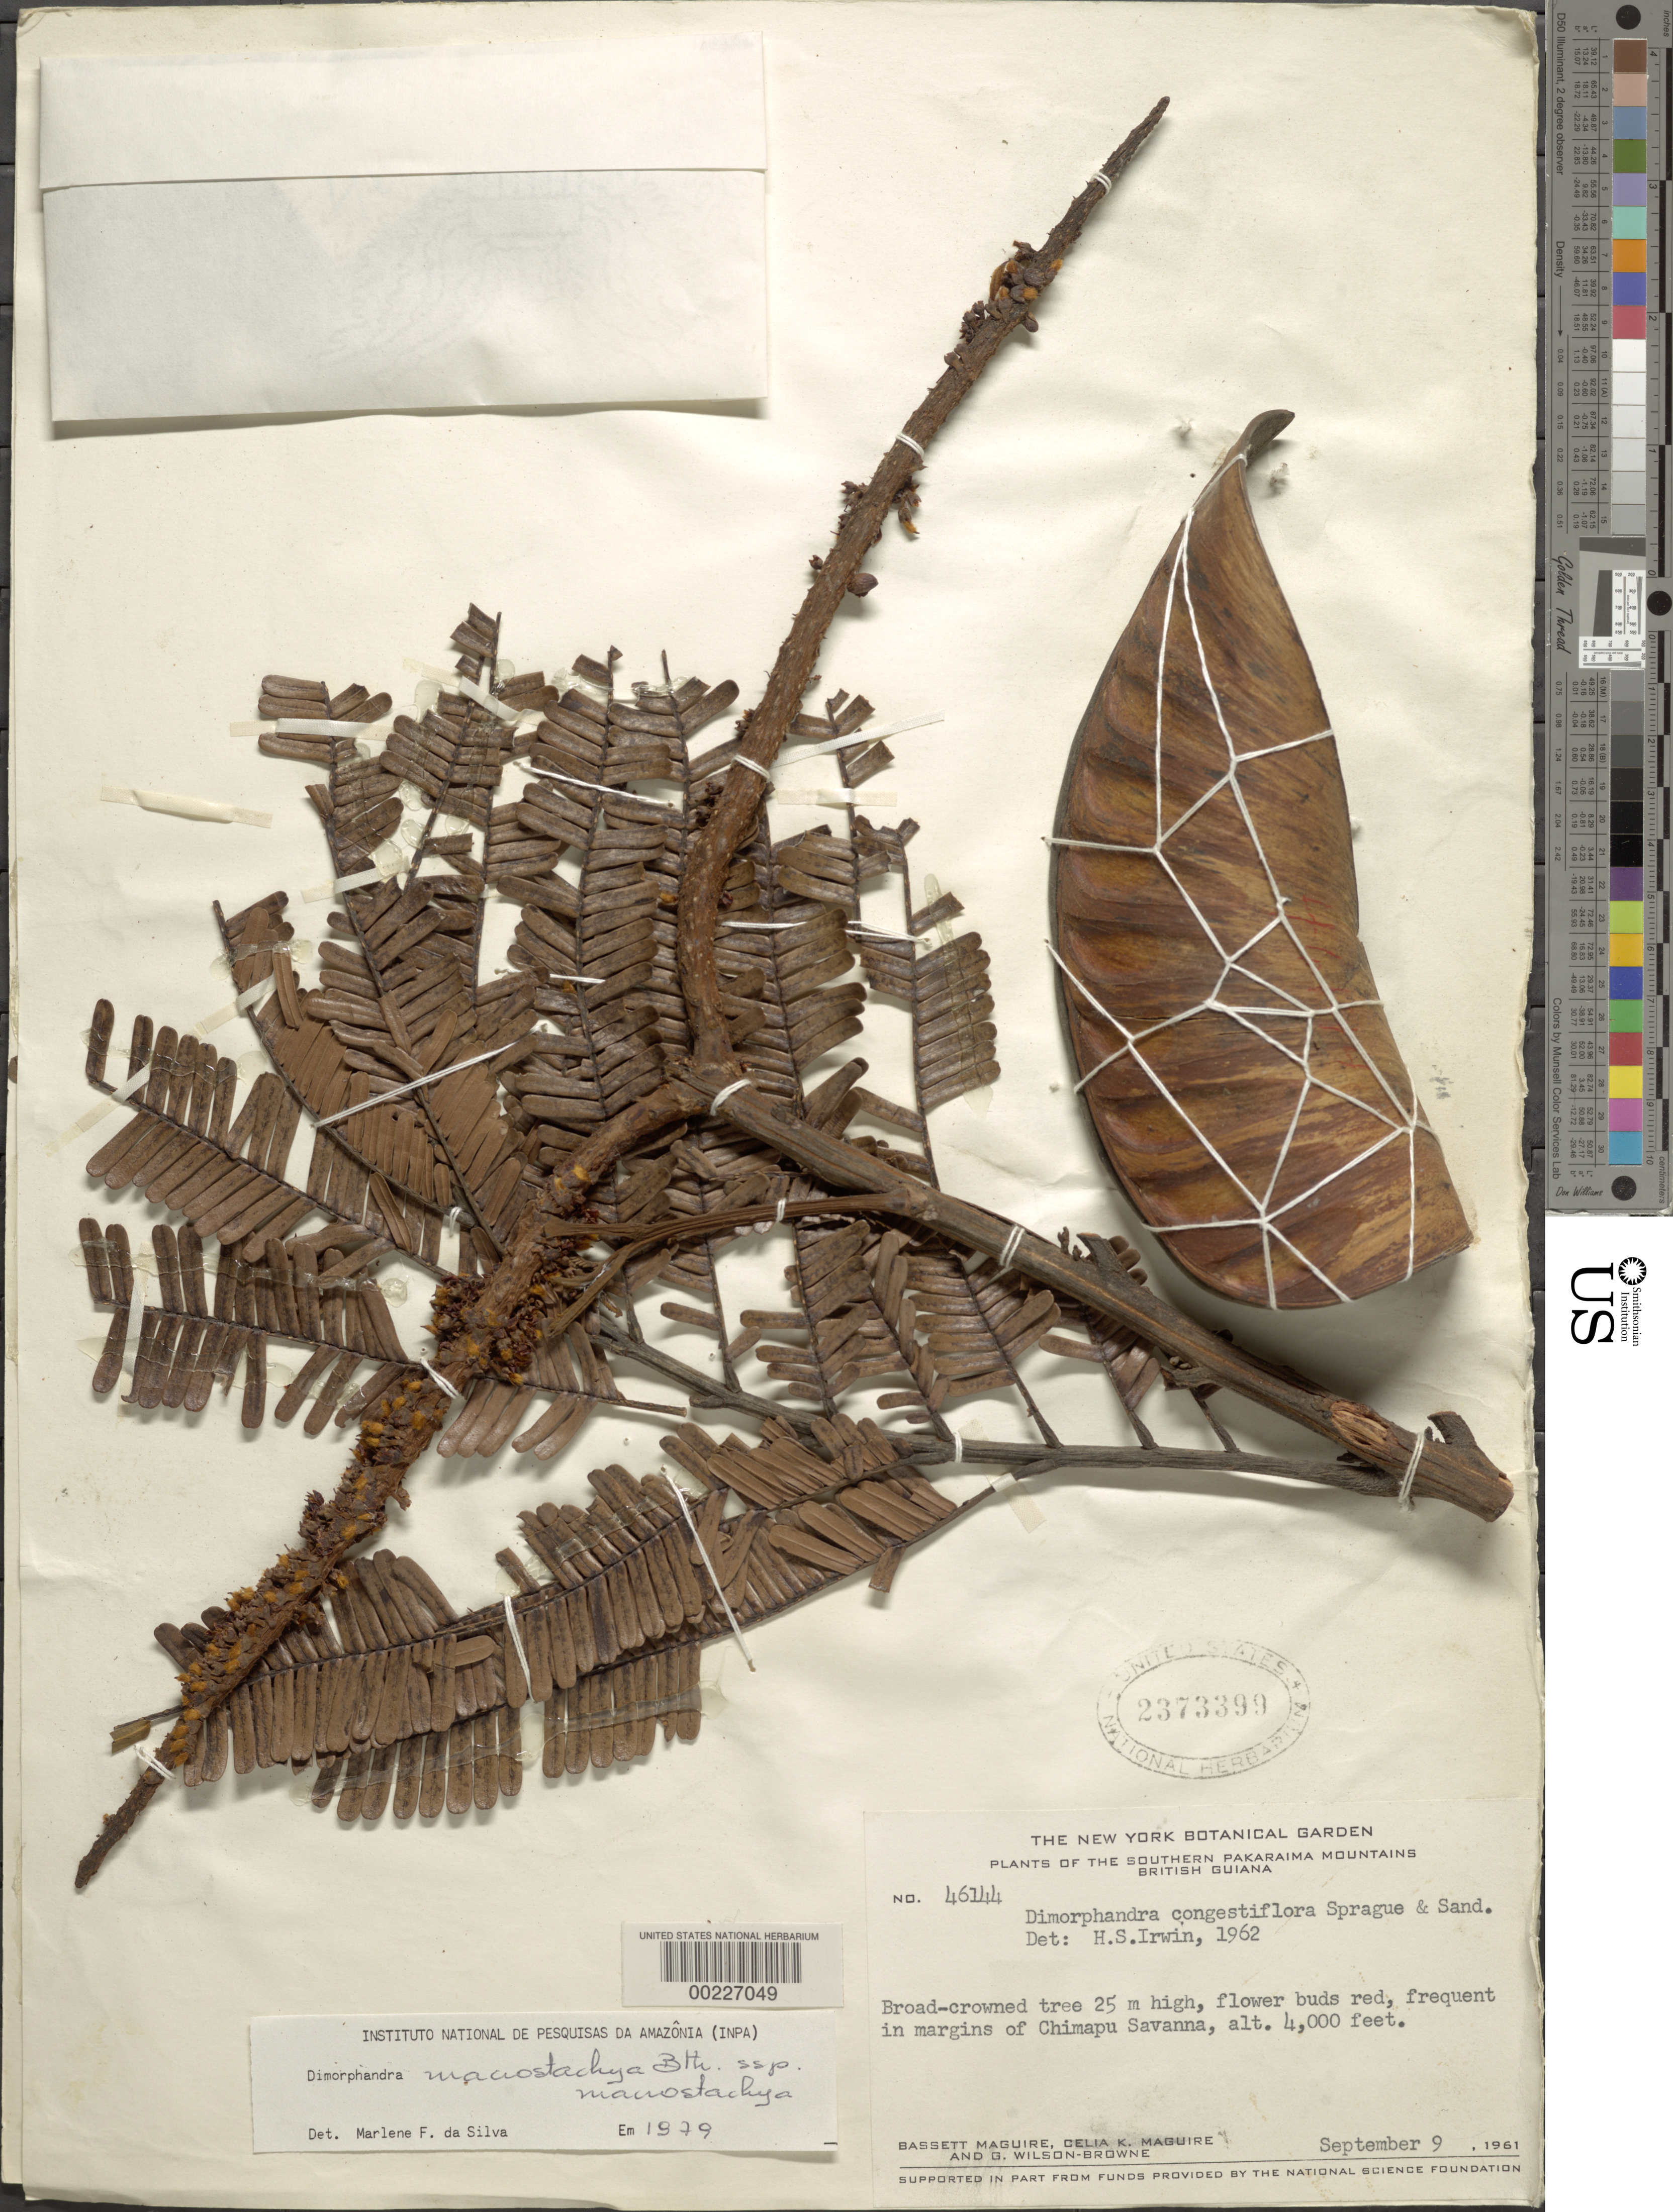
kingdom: Plantae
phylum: Tracheophyta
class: Magnoliopsida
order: Fabales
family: Fabaceae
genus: Dimorphandra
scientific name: Dimorphandra macrostachya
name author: Benth.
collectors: B. Maguire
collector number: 46144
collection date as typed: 09 Sep 1961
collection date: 1961-09-09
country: Guyana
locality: Chimapu savanna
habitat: Margin of savanna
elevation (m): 1219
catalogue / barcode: US 2373399